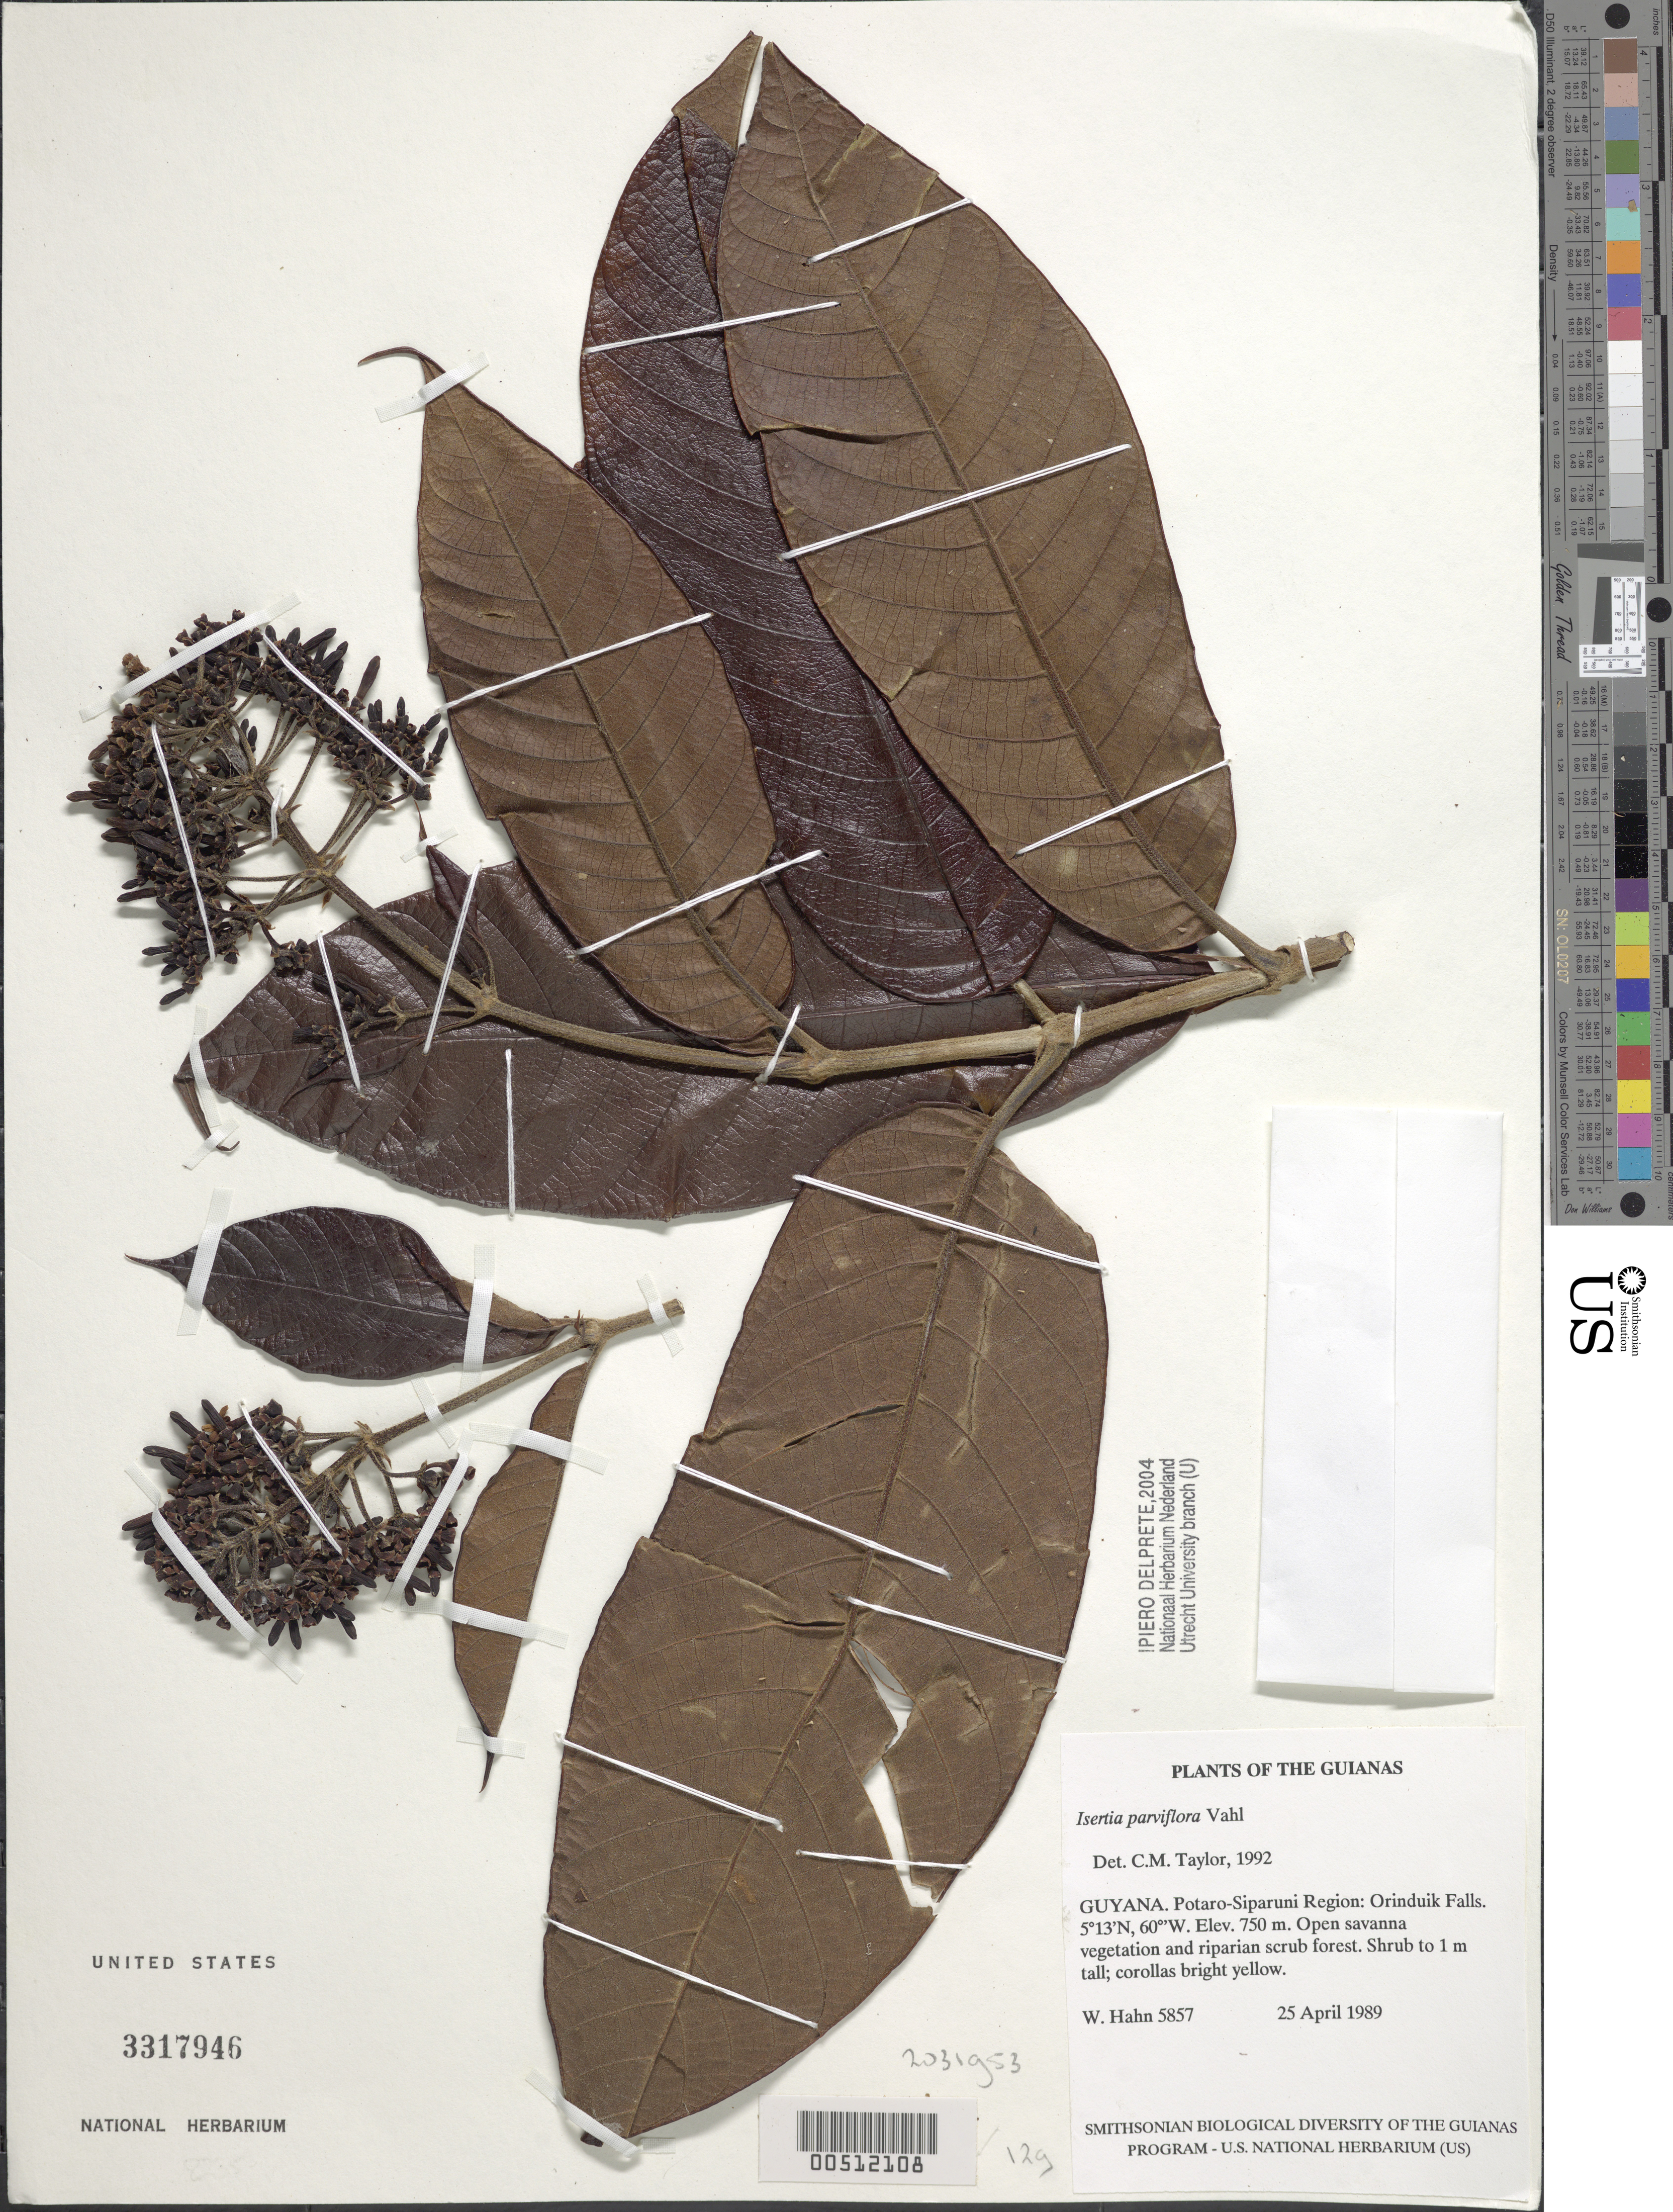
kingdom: Plantae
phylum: Tracheophyta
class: Magnoliopsida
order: Gentianales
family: Rubiaceae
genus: Isertia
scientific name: Isertia parviflora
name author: Vahl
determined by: Taylor, Charlotte M.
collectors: W. Hahn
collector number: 5857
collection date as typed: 25 April 1989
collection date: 1989-04-25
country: Guyana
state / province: Potaro-Siparuni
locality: Orinduik Falls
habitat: Open savanna vegetation and riparian scrub forest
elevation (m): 750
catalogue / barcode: US 3317946